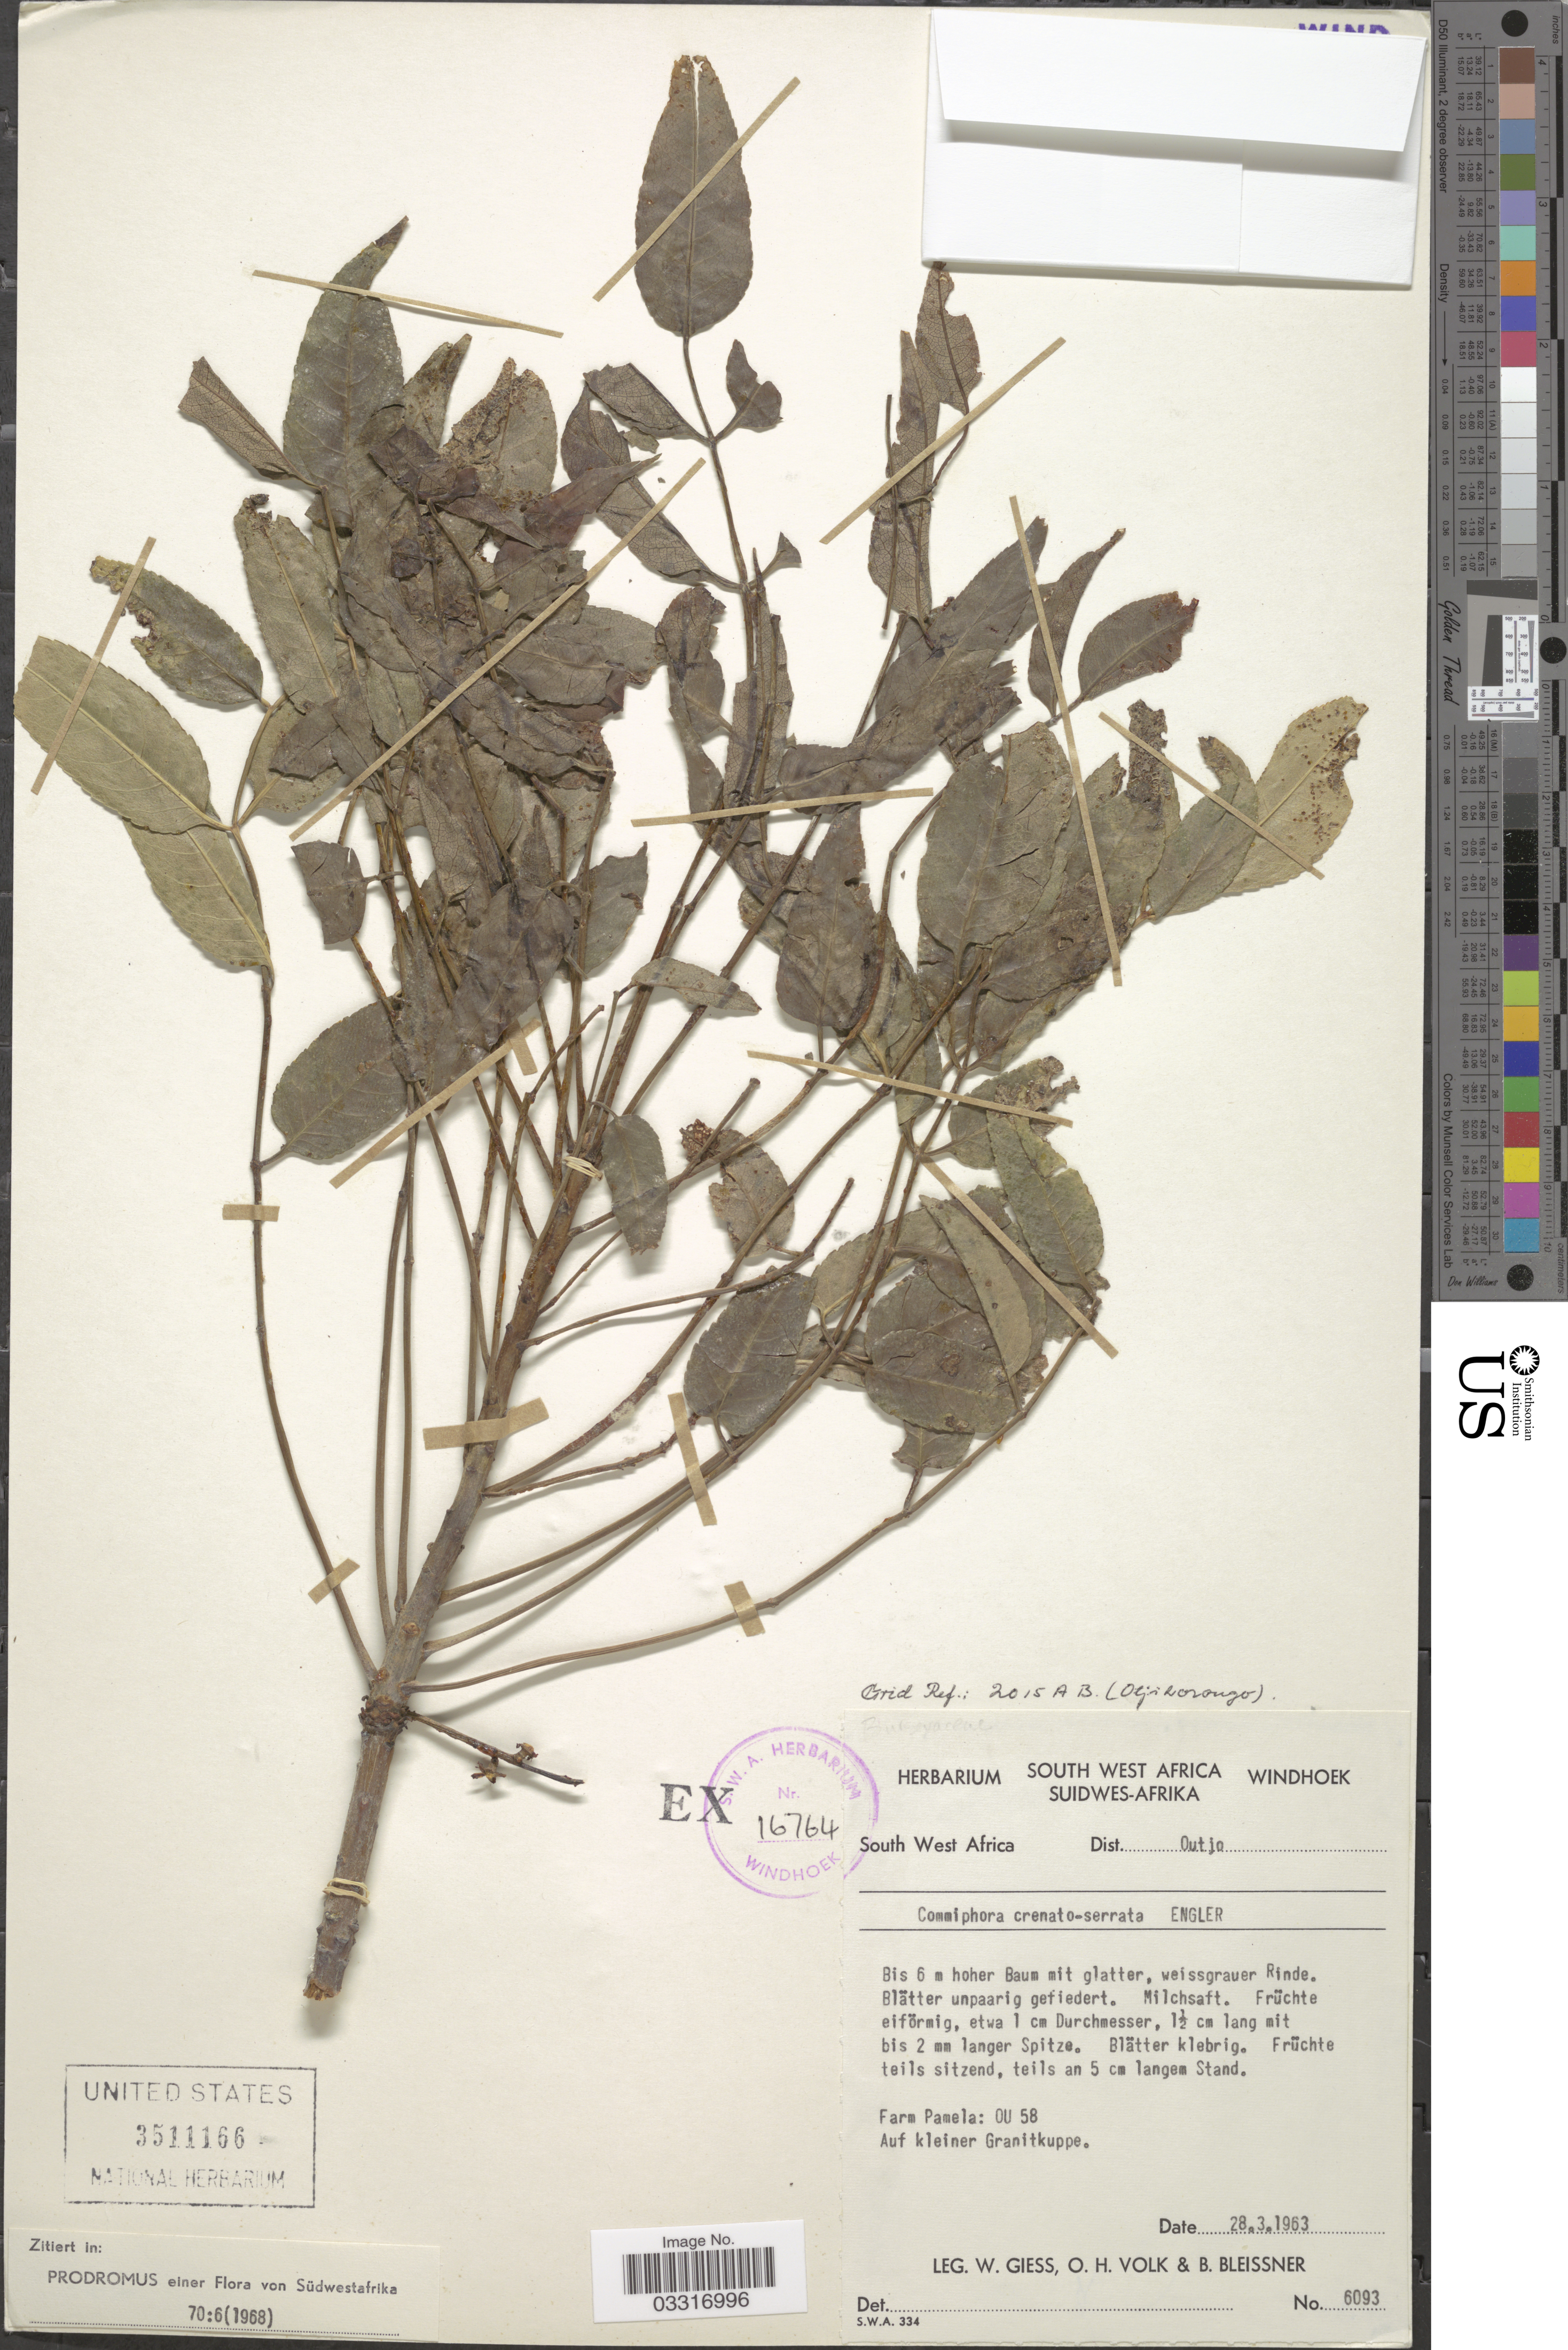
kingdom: Plantae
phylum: Tracheophyta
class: Magnoliopsida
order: Sapindales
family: Burseraceae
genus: Commiphora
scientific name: Commiphora crenatoserrata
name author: Engl.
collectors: W. Giess, O. Volk & B. Bleissner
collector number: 6093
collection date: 1963-03-28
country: Namibia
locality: South West Africa, Dist. Outjo. Farm Pamela: OU 58. Auf kleiner Granitkuppe.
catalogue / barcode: US 3511166